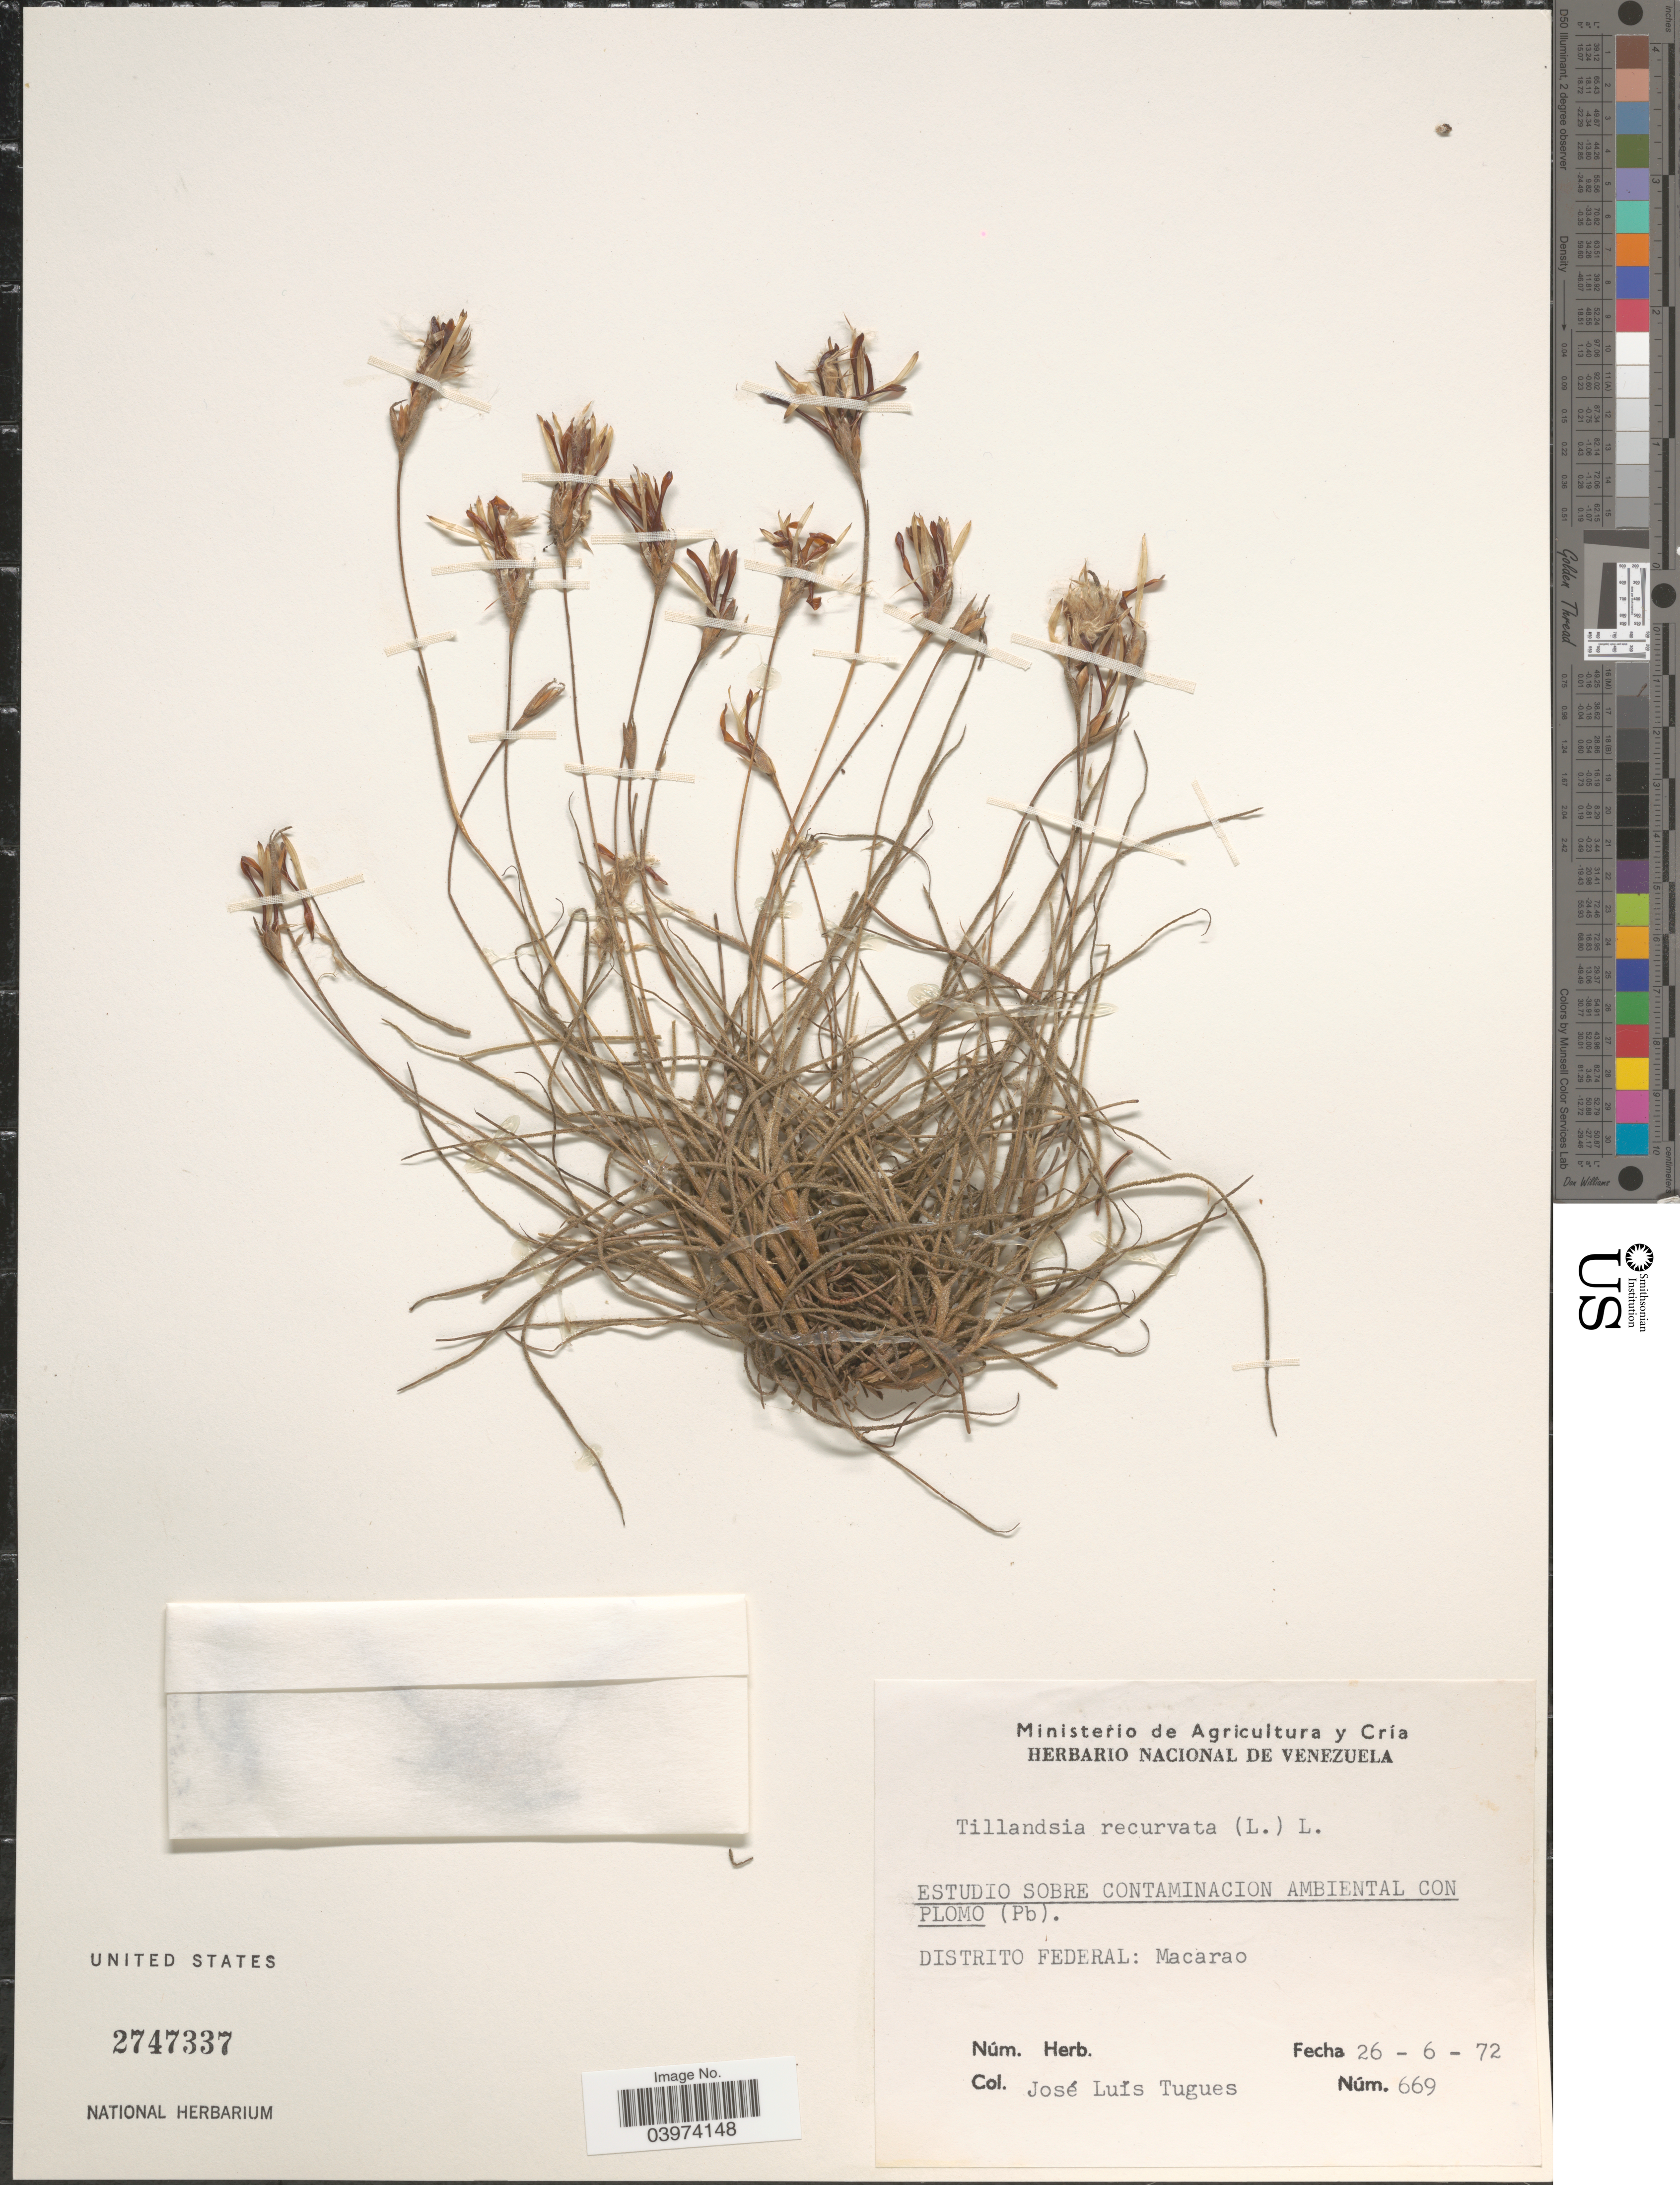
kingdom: Plantae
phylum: Tracheophyta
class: Liliopsida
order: Poales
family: Bromeliaceae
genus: Tillandsia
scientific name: Tillandsia recurvata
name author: L.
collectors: J. Tugues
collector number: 669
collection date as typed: Transcribed d/m/y: 26/6/72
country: Venezuela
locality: Distrito Federal: Macarao.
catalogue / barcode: US 2747337